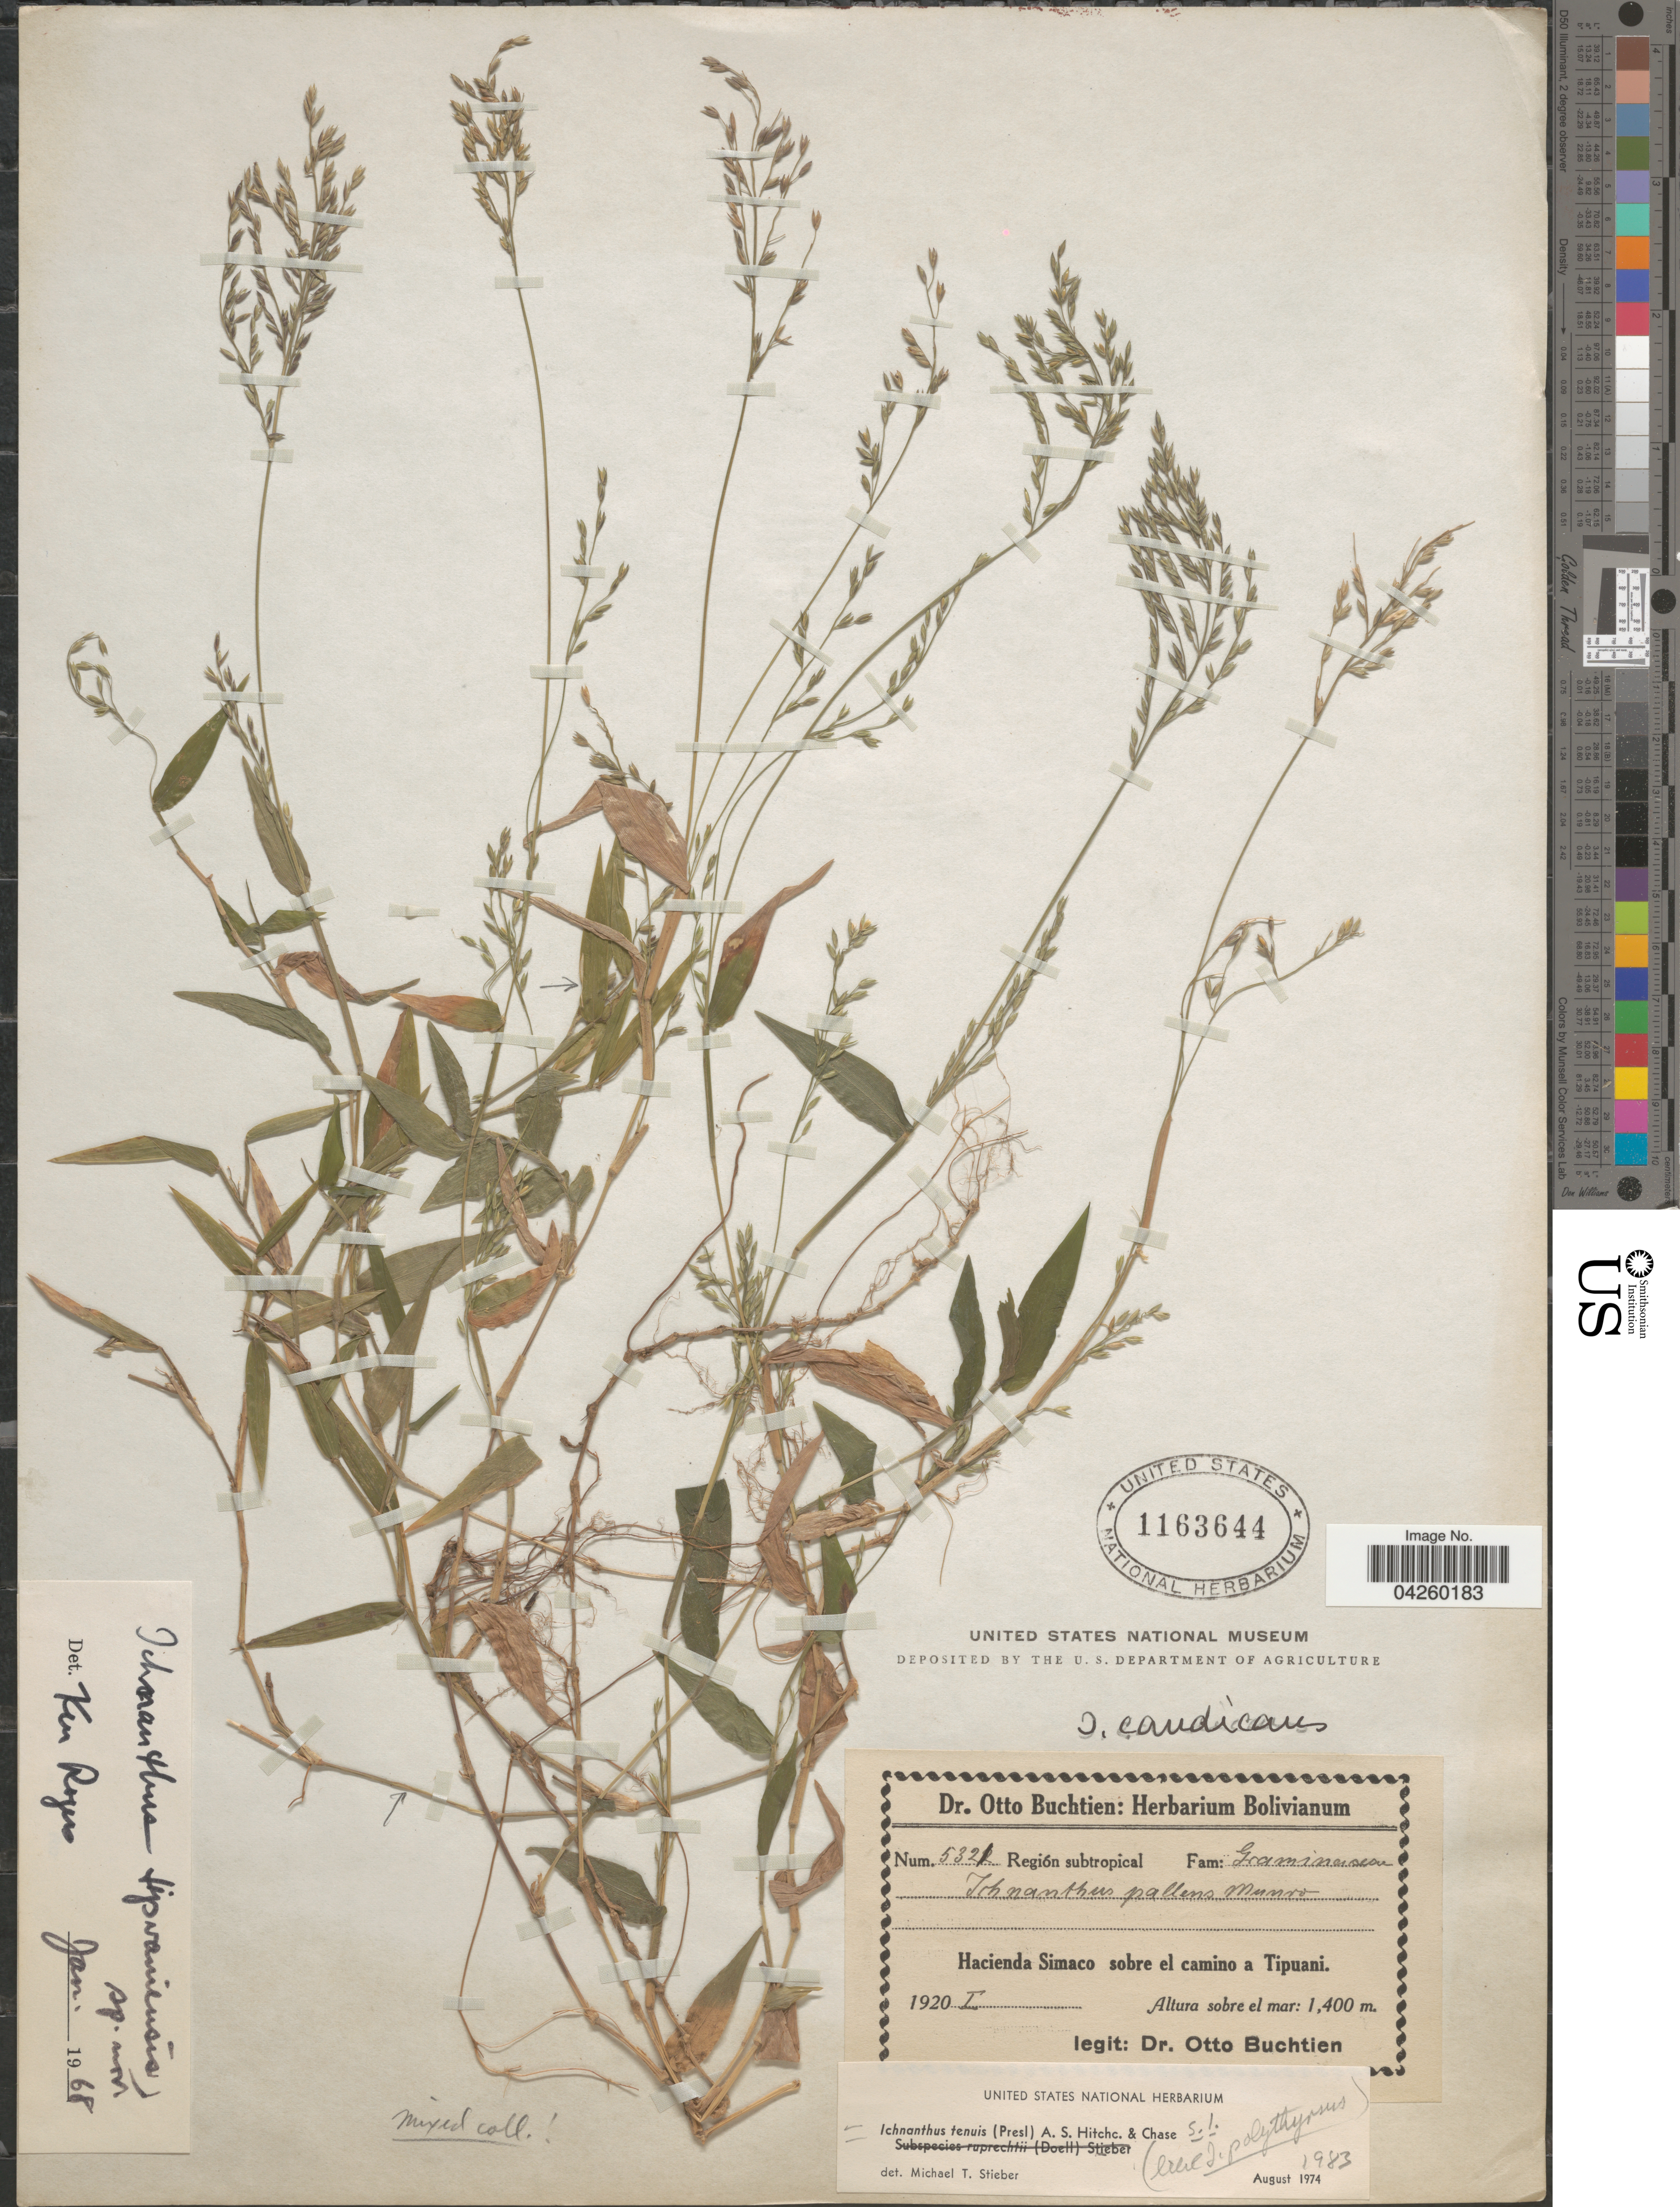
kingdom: Plantae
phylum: Tracheophyta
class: Liliopsida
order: Poales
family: Poaceae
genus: Ichnanthus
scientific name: Ichnanthus tenuis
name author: (J. Presl) Hitchc. & Chase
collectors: O. Buchtien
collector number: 5321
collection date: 1920-01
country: Bolivia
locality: Región subtropical. Hacienda Simaco sobre el camino a Tipuani.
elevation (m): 1400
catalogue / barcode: US 1163644